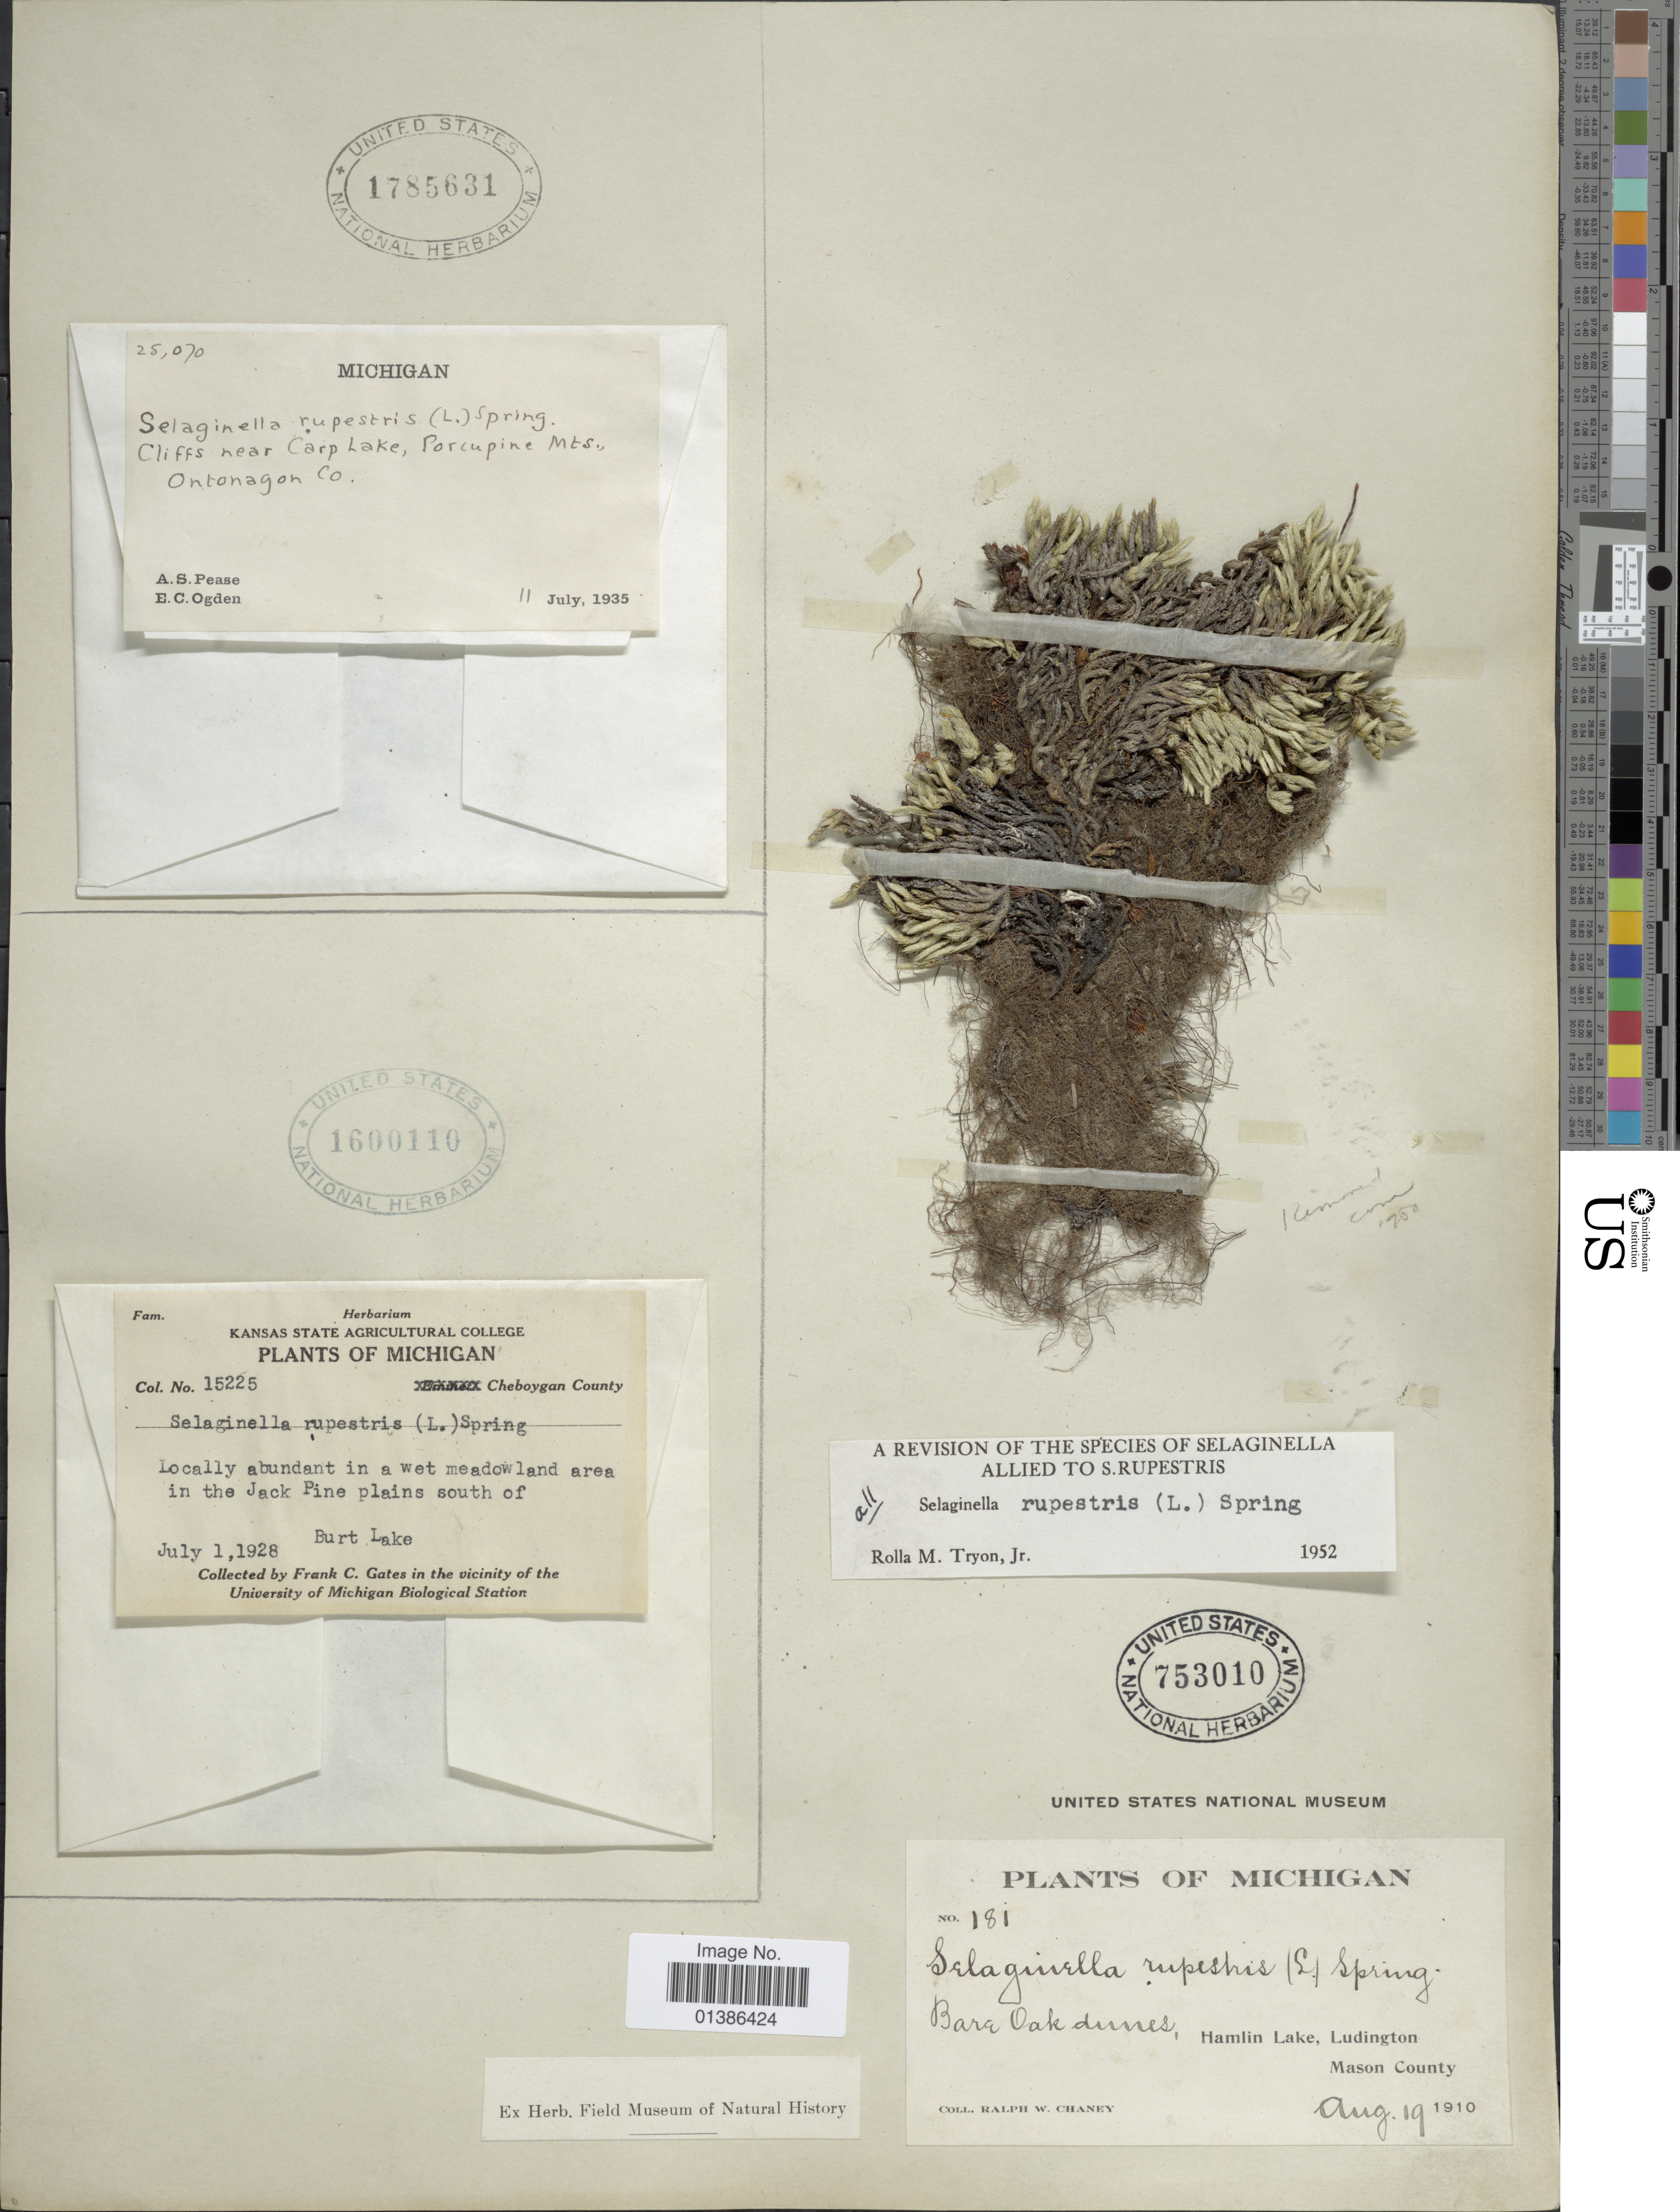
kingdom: Plantae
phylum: Tracheophyta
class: Lycopodiopsida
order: Selaginellales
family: Selaginellaceae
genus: Selaginella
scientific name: Selaginella rupestris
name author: (L.) Spring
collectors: A. S. Pease & E. Ogden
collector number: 25070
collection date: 1935-07-11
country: United States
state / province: Michigan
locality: Cliffs near Carp Lake, Porcupine Mts., Ontonagon Co.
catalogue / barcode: US 1785631-3